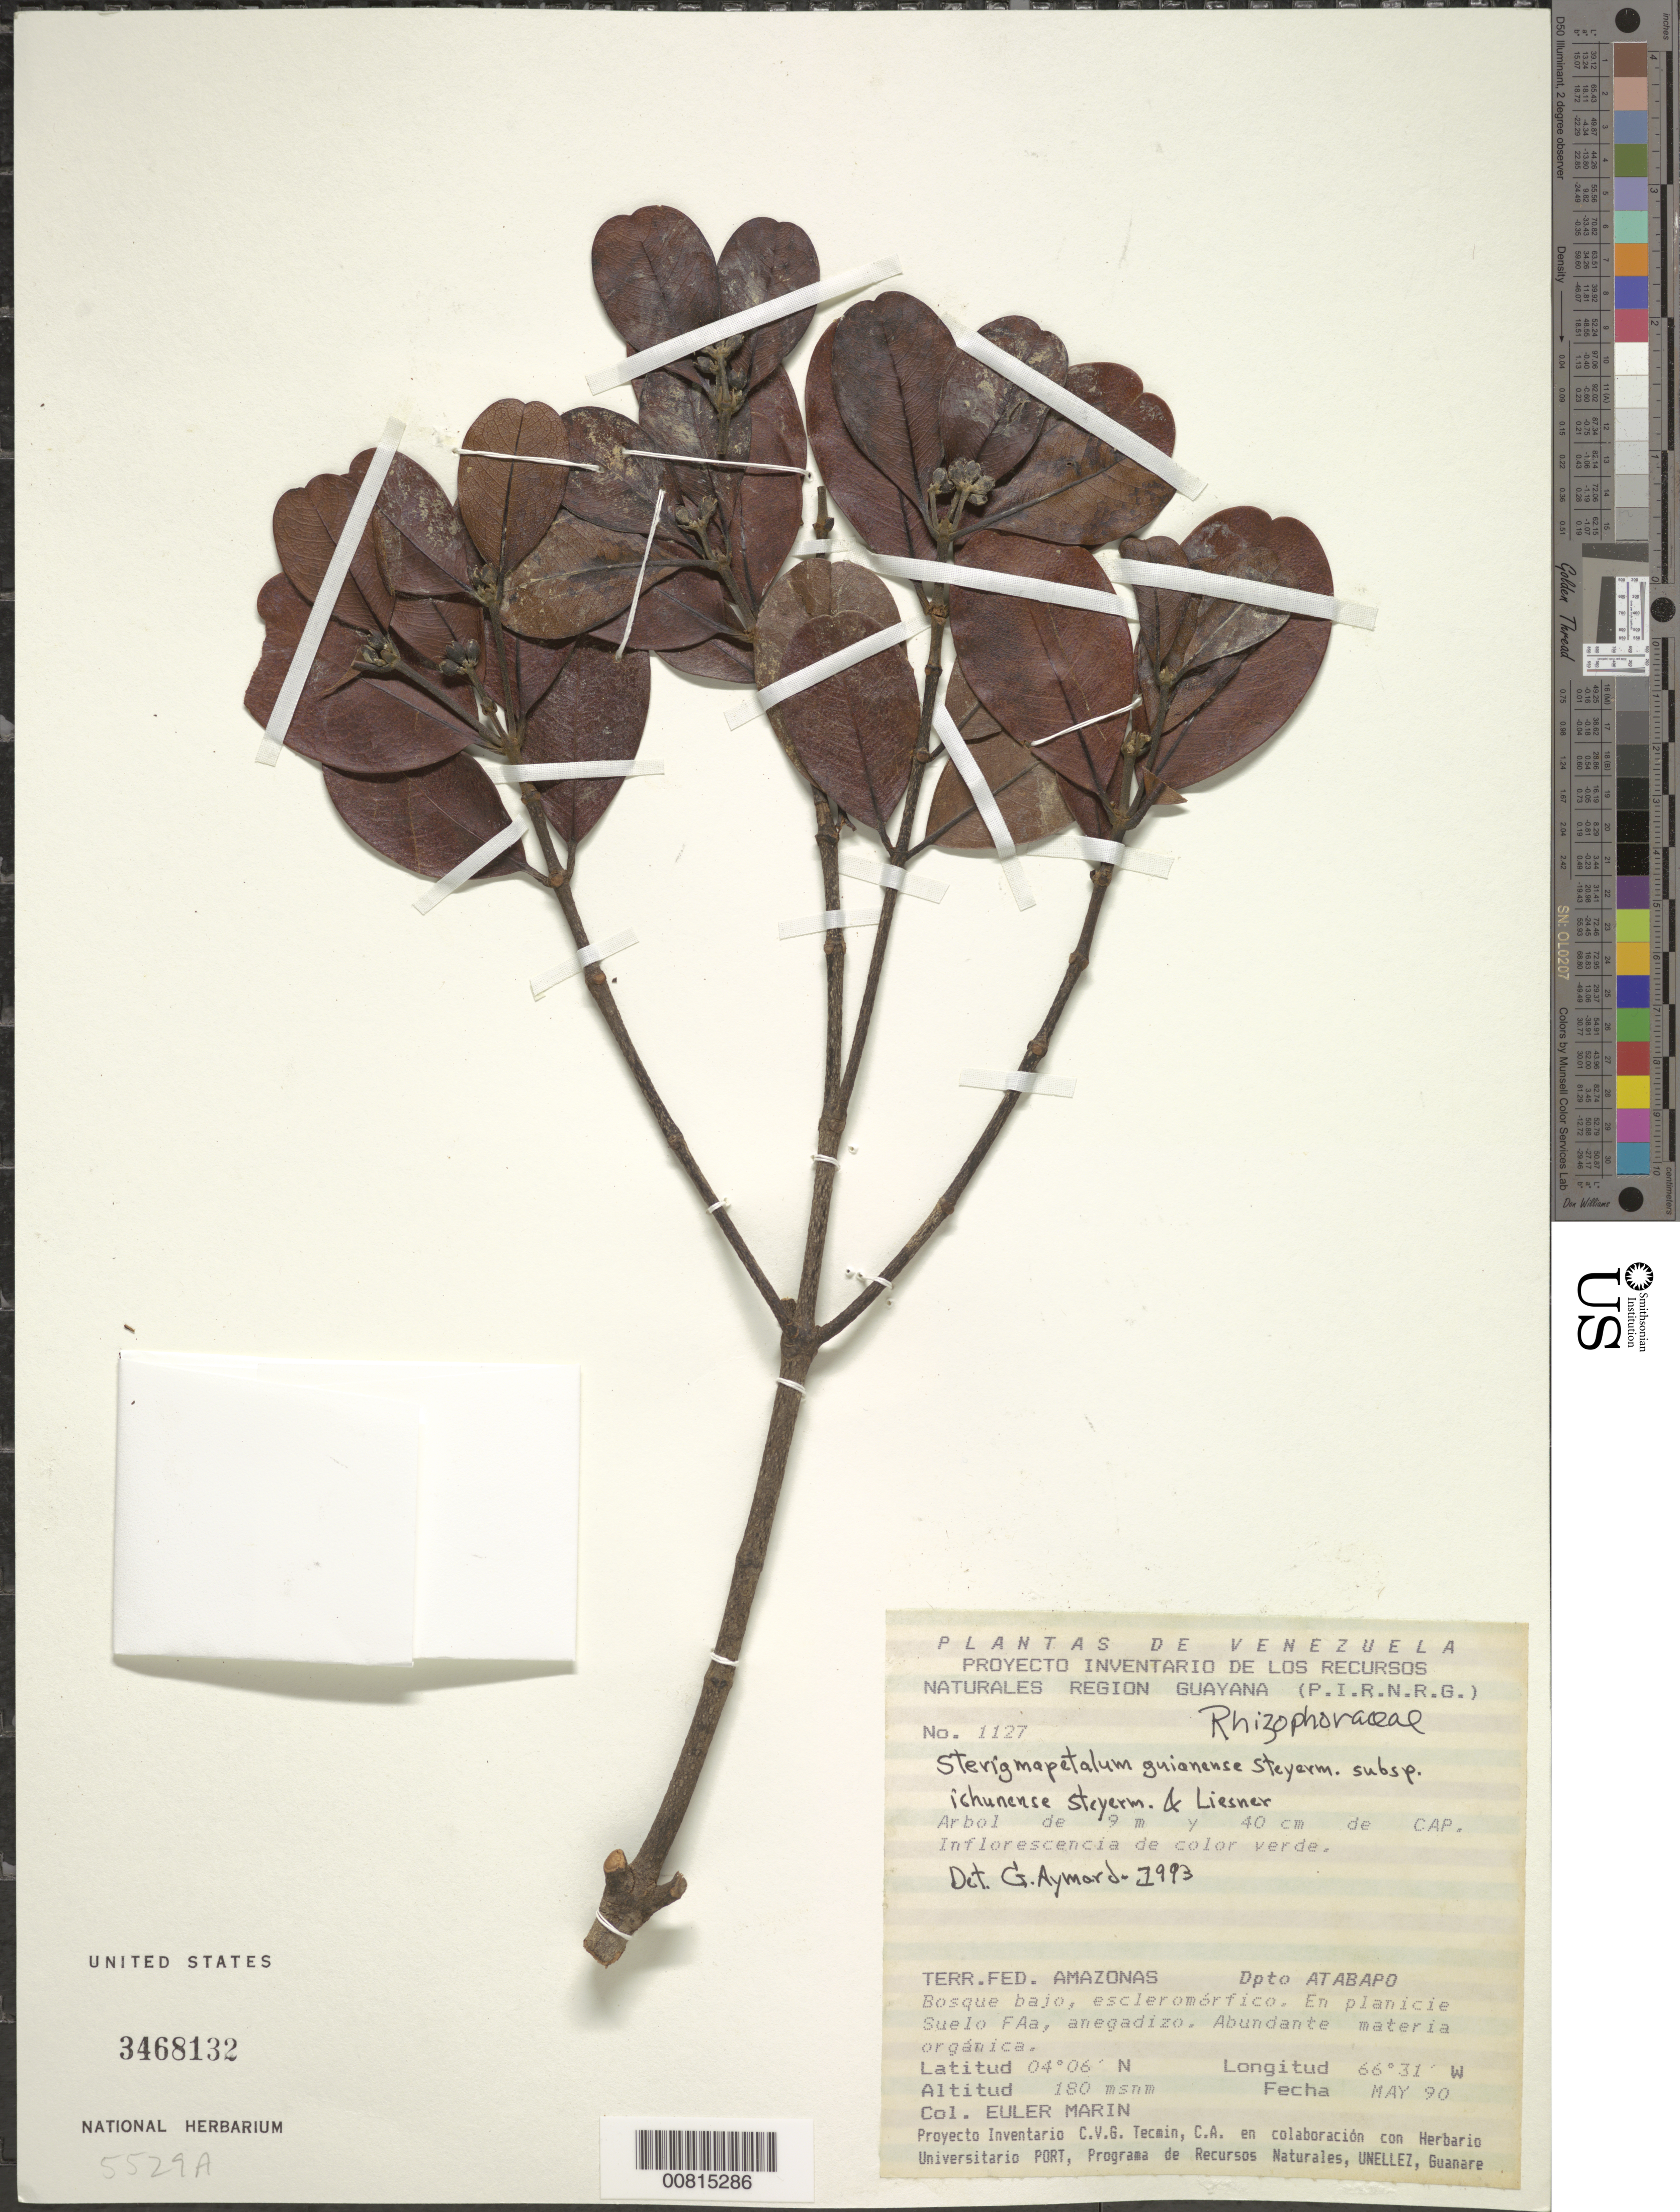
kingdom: Plantae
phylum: Tracheophyta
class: Magnoliopsida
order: Malpighiales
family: Rhizophoraceae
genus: Sterigmapetalum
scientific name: Sterigmapetalum guianense subsp. ichunense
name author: Steyerm. & Liesner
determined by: Aymard C., G. A., (PORT), Univ. Nac. Exp. de los Llanos Ezequiel Zamora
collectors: E. Marin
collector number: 1127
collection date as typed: May-90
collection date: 1990-05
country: Venezuela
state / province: Amazonas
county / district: Atabapo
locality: Planicie Suelo Faa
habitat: Bosque bajo, escleromorfica; planicie suelo, anegadizo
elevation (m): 180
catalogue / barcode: US 3468132